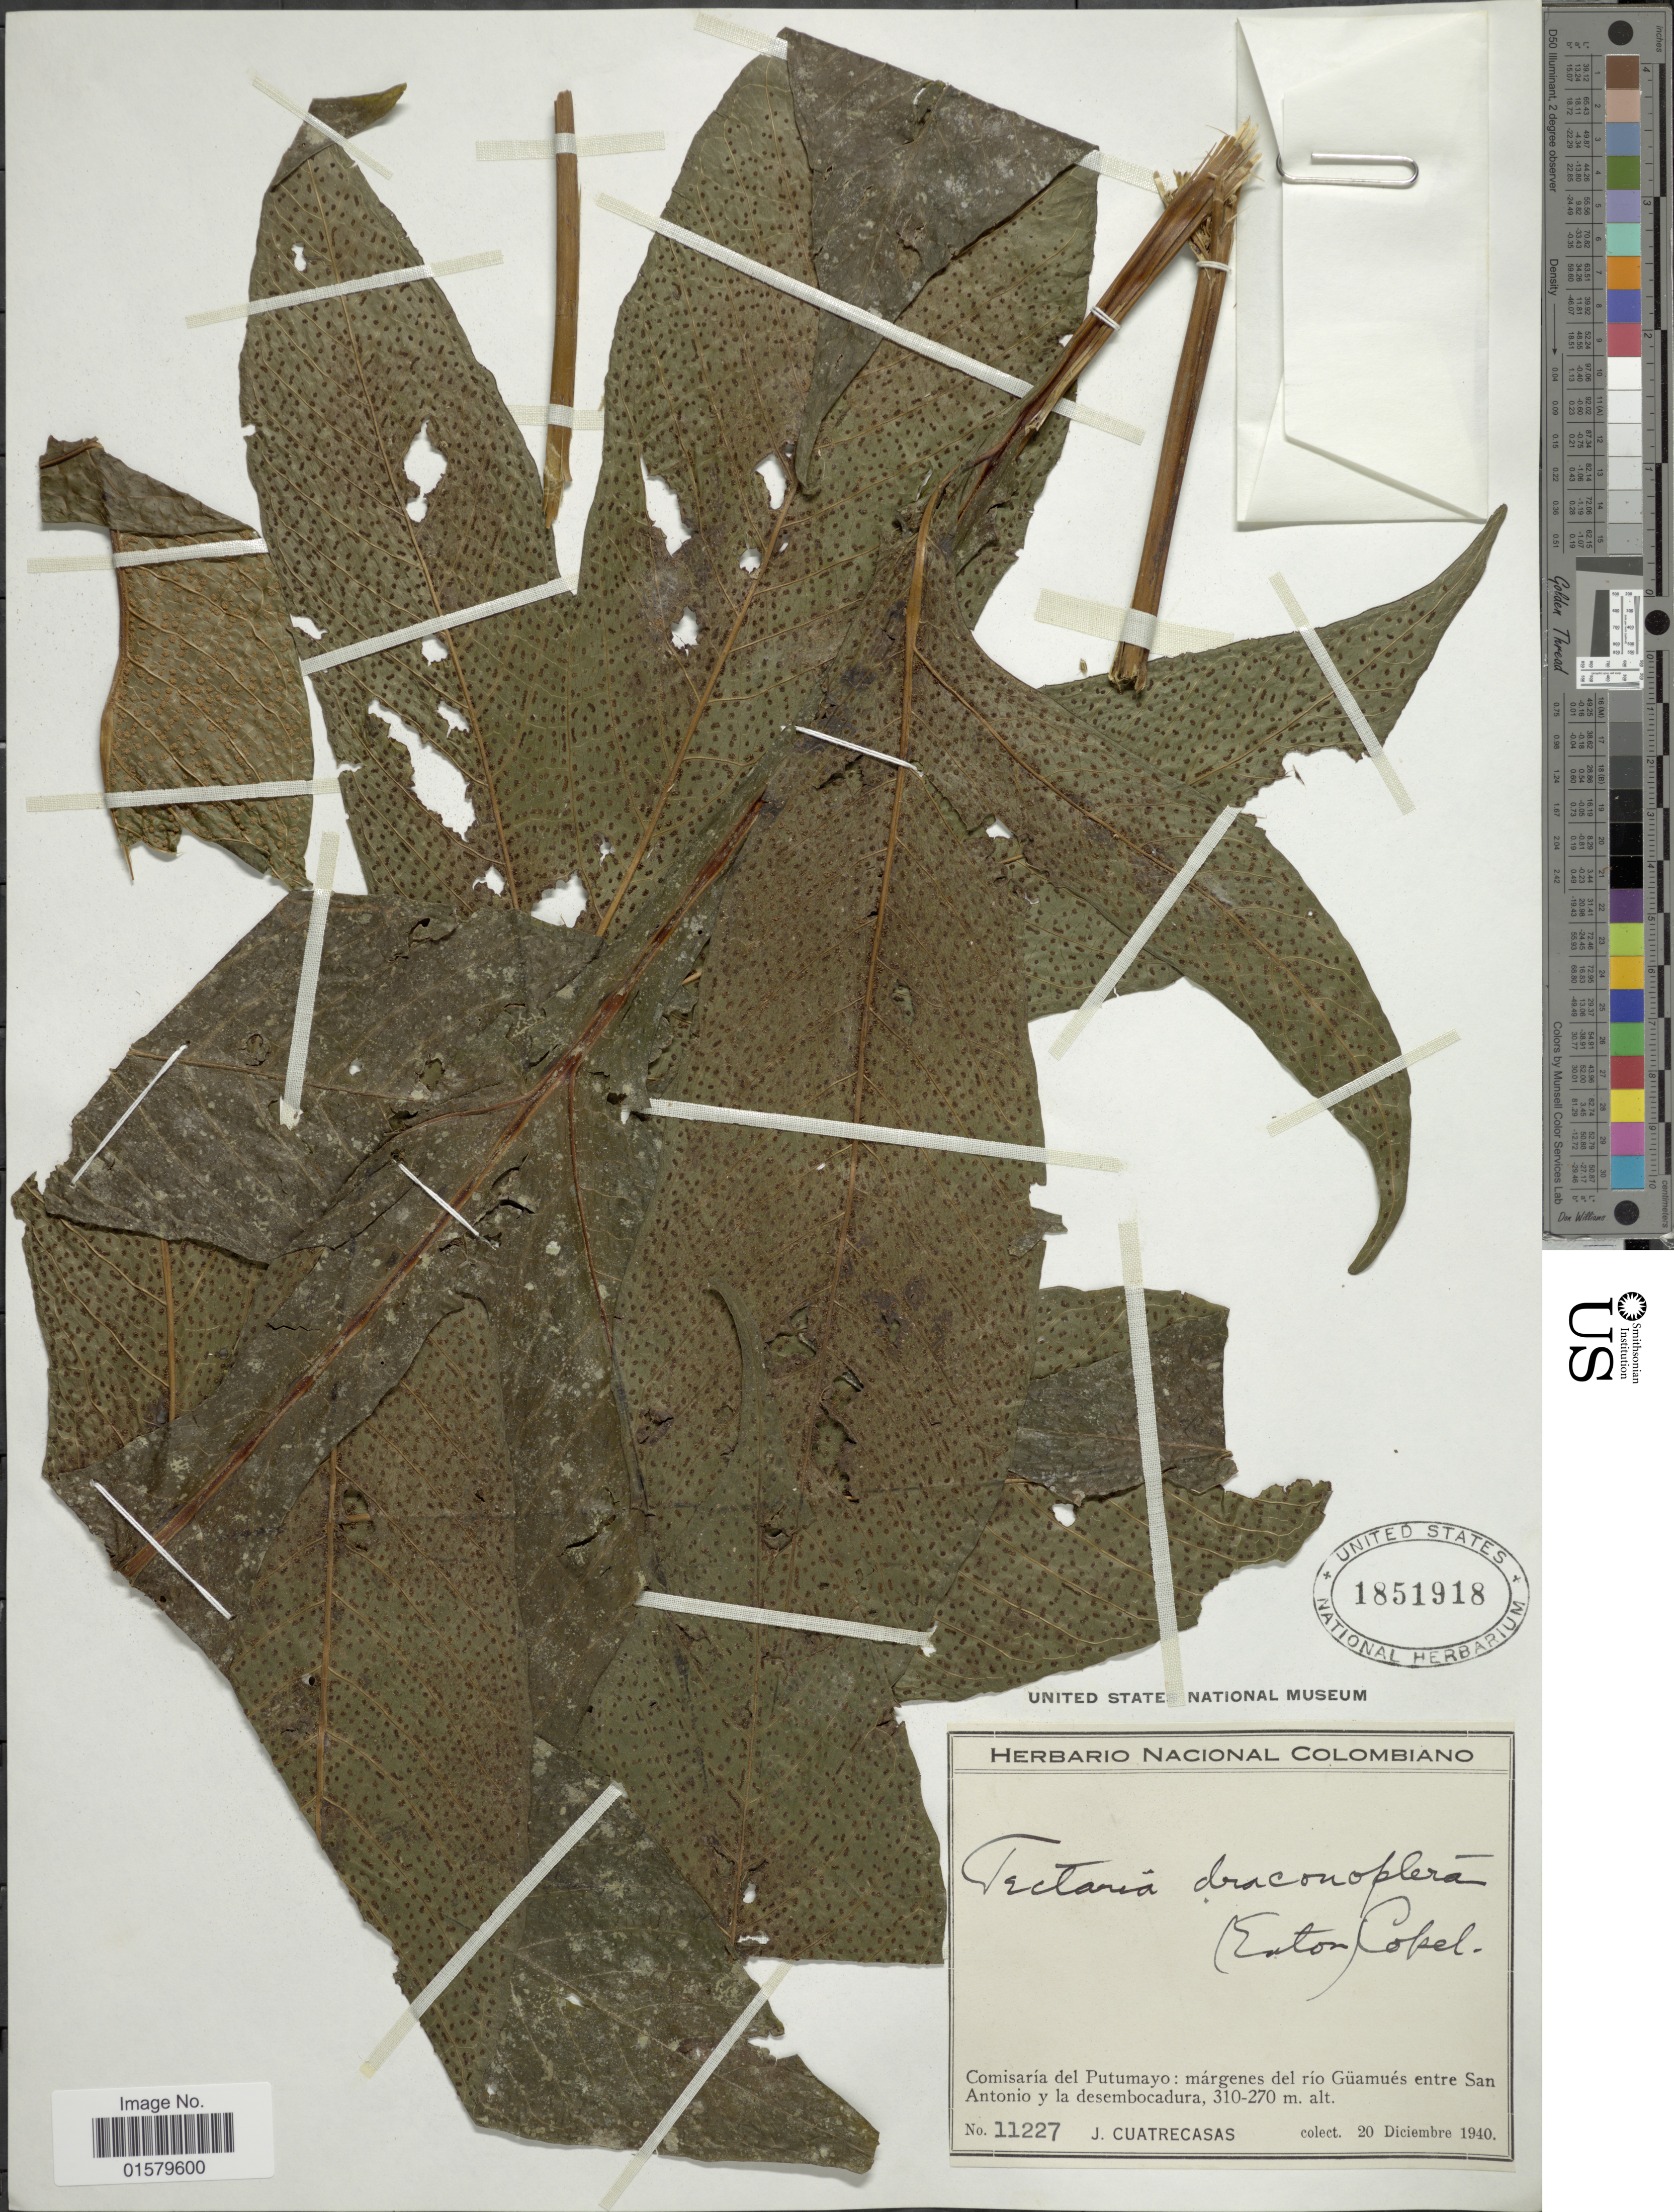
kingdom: Plantae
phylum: Tracheophyta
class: Polypodiopsida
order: Polypodiales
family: Tectariaceae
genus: Tectaria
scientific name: Tectaria draconoptera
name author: (D.C. Eaton) Copel.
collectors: J. Cuatrecasas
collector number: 11227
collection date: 1940-12-20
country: Colombia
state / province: Putumayo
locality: Margenes del rio Guamues entre San Antonio y la desembocadura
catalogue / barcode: US 1851918